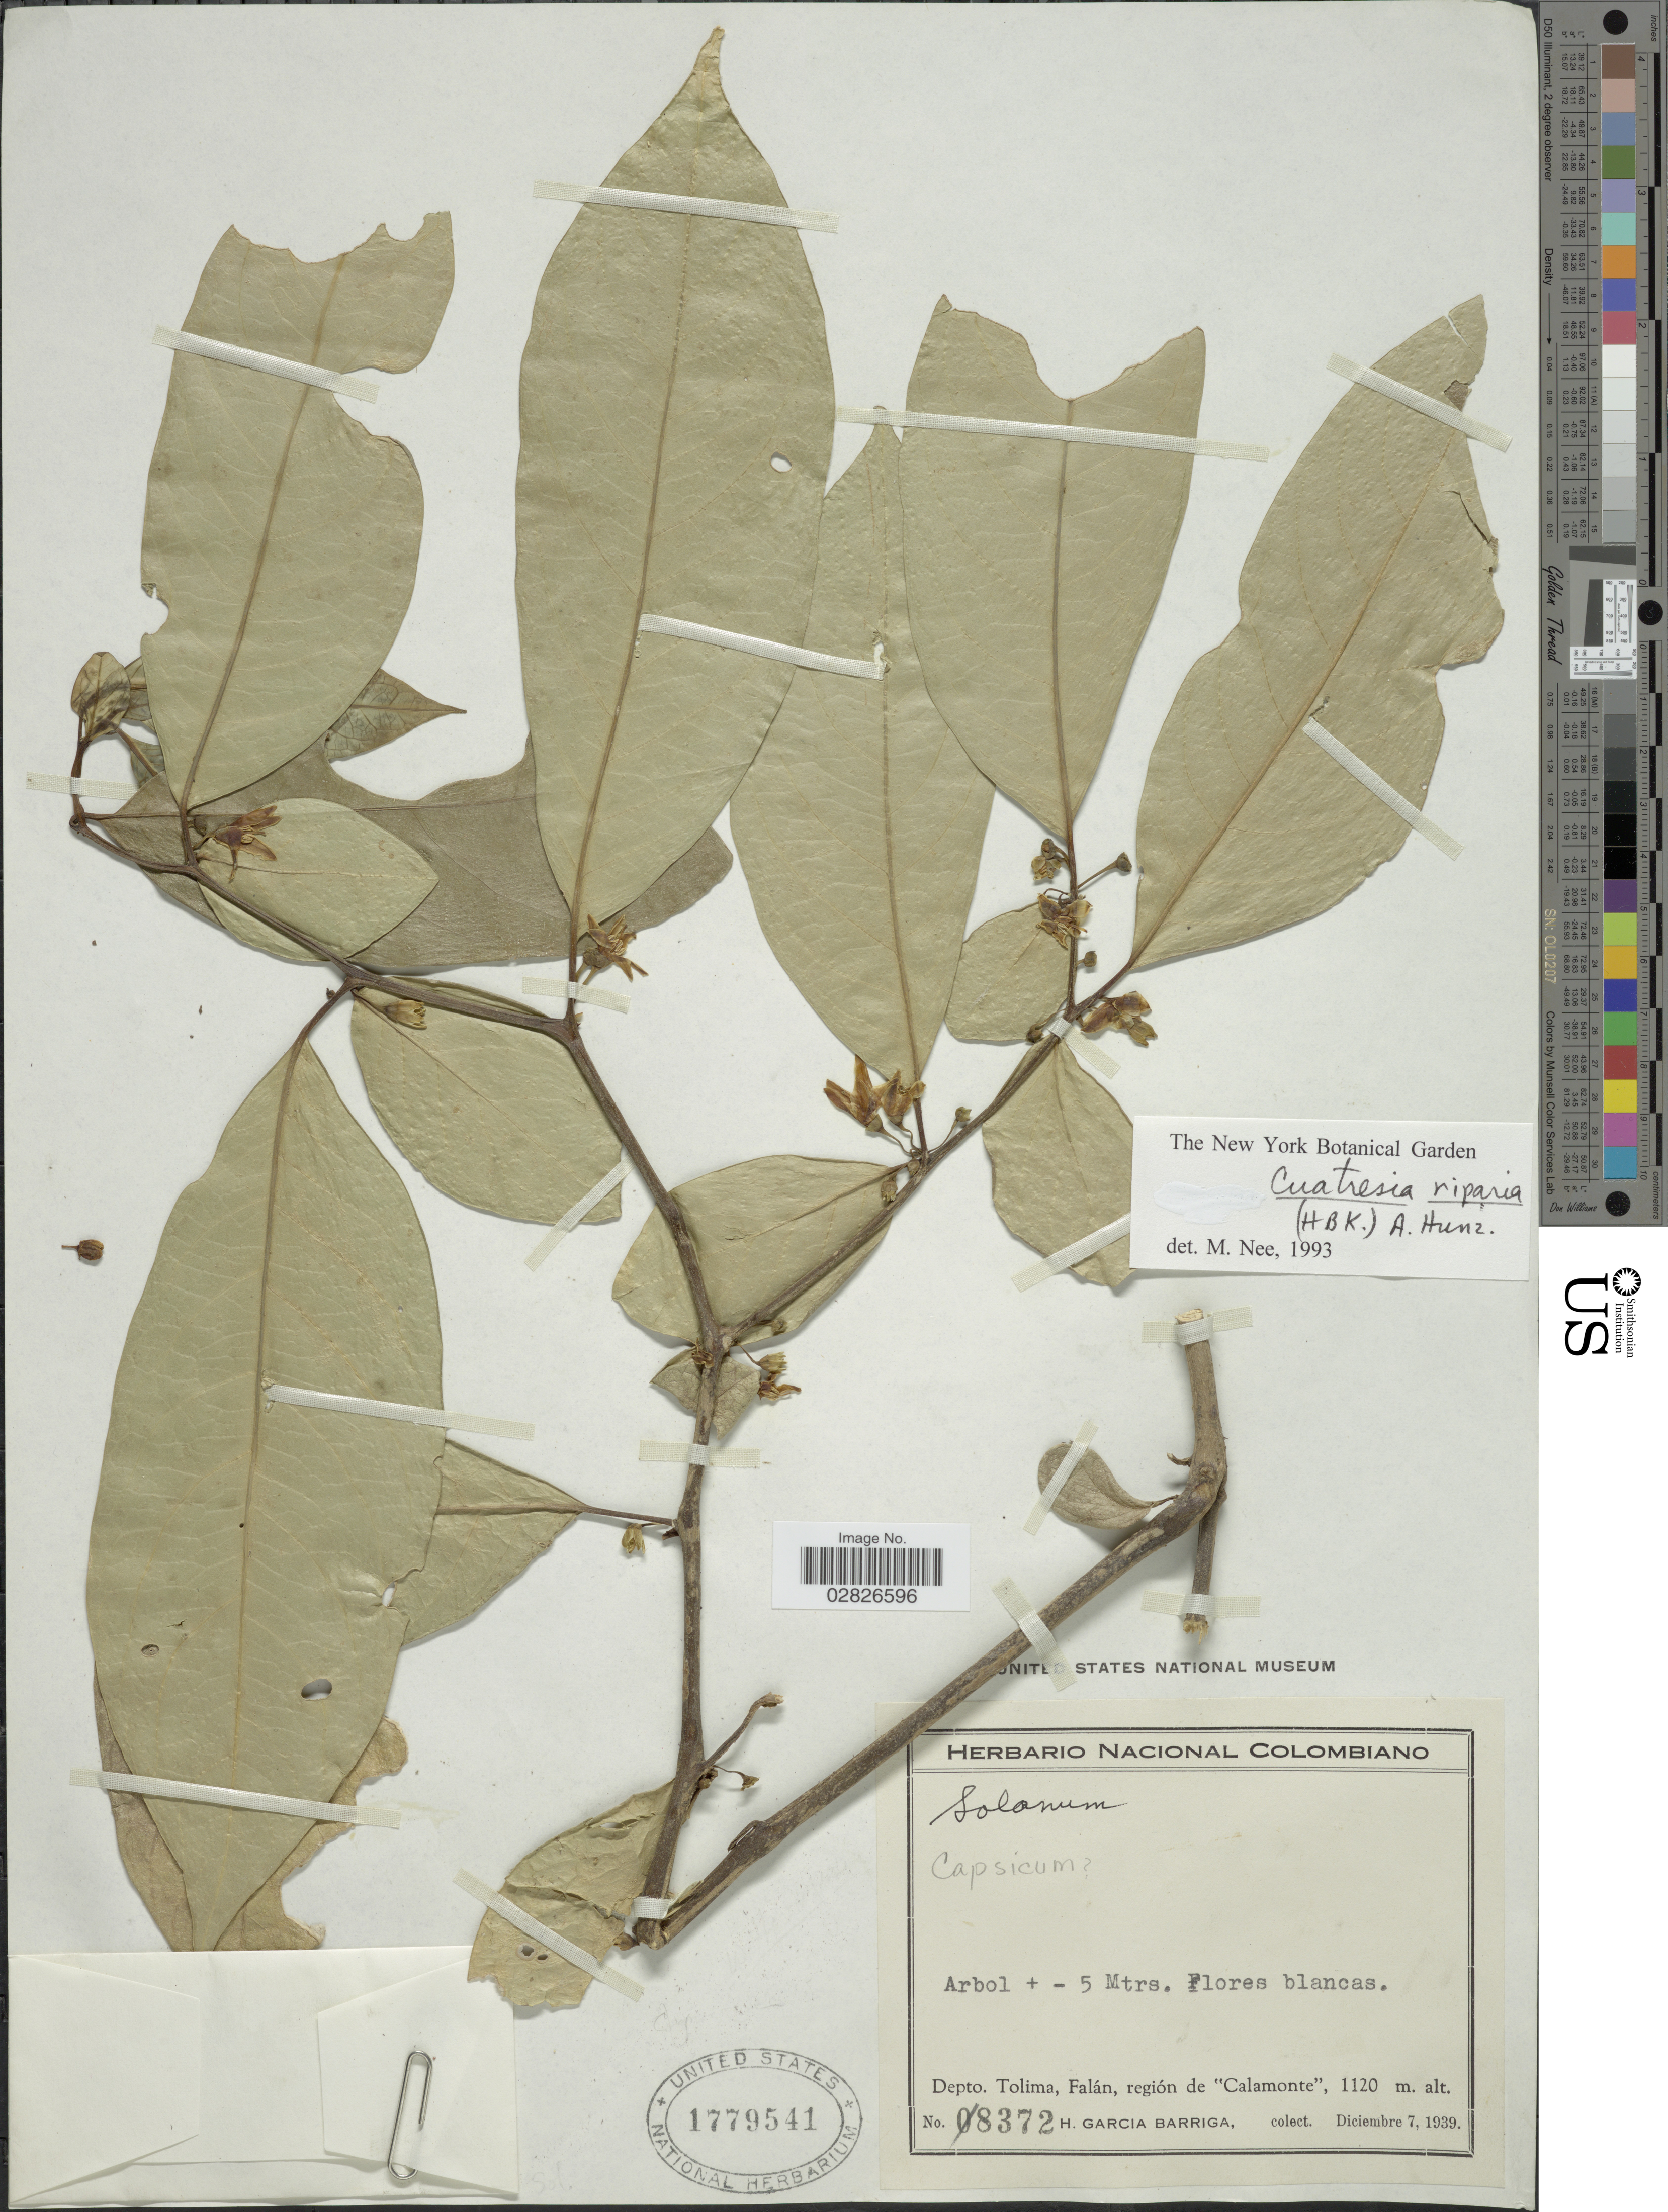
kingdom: Plantae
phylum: Tracheophyta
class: Magnoliopsida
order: Solanales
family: Solanaceae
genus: Cuatresia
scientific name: Cuatresia riparia var. riparia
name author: (Kunth) Hunz.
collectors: H. García Barriga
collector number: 8372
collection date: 1939-12-07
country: Colombia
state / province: Tolima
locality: Depto. Tolima, Falán, región de Calamonte.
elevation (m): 1120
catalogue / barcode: US 1779541